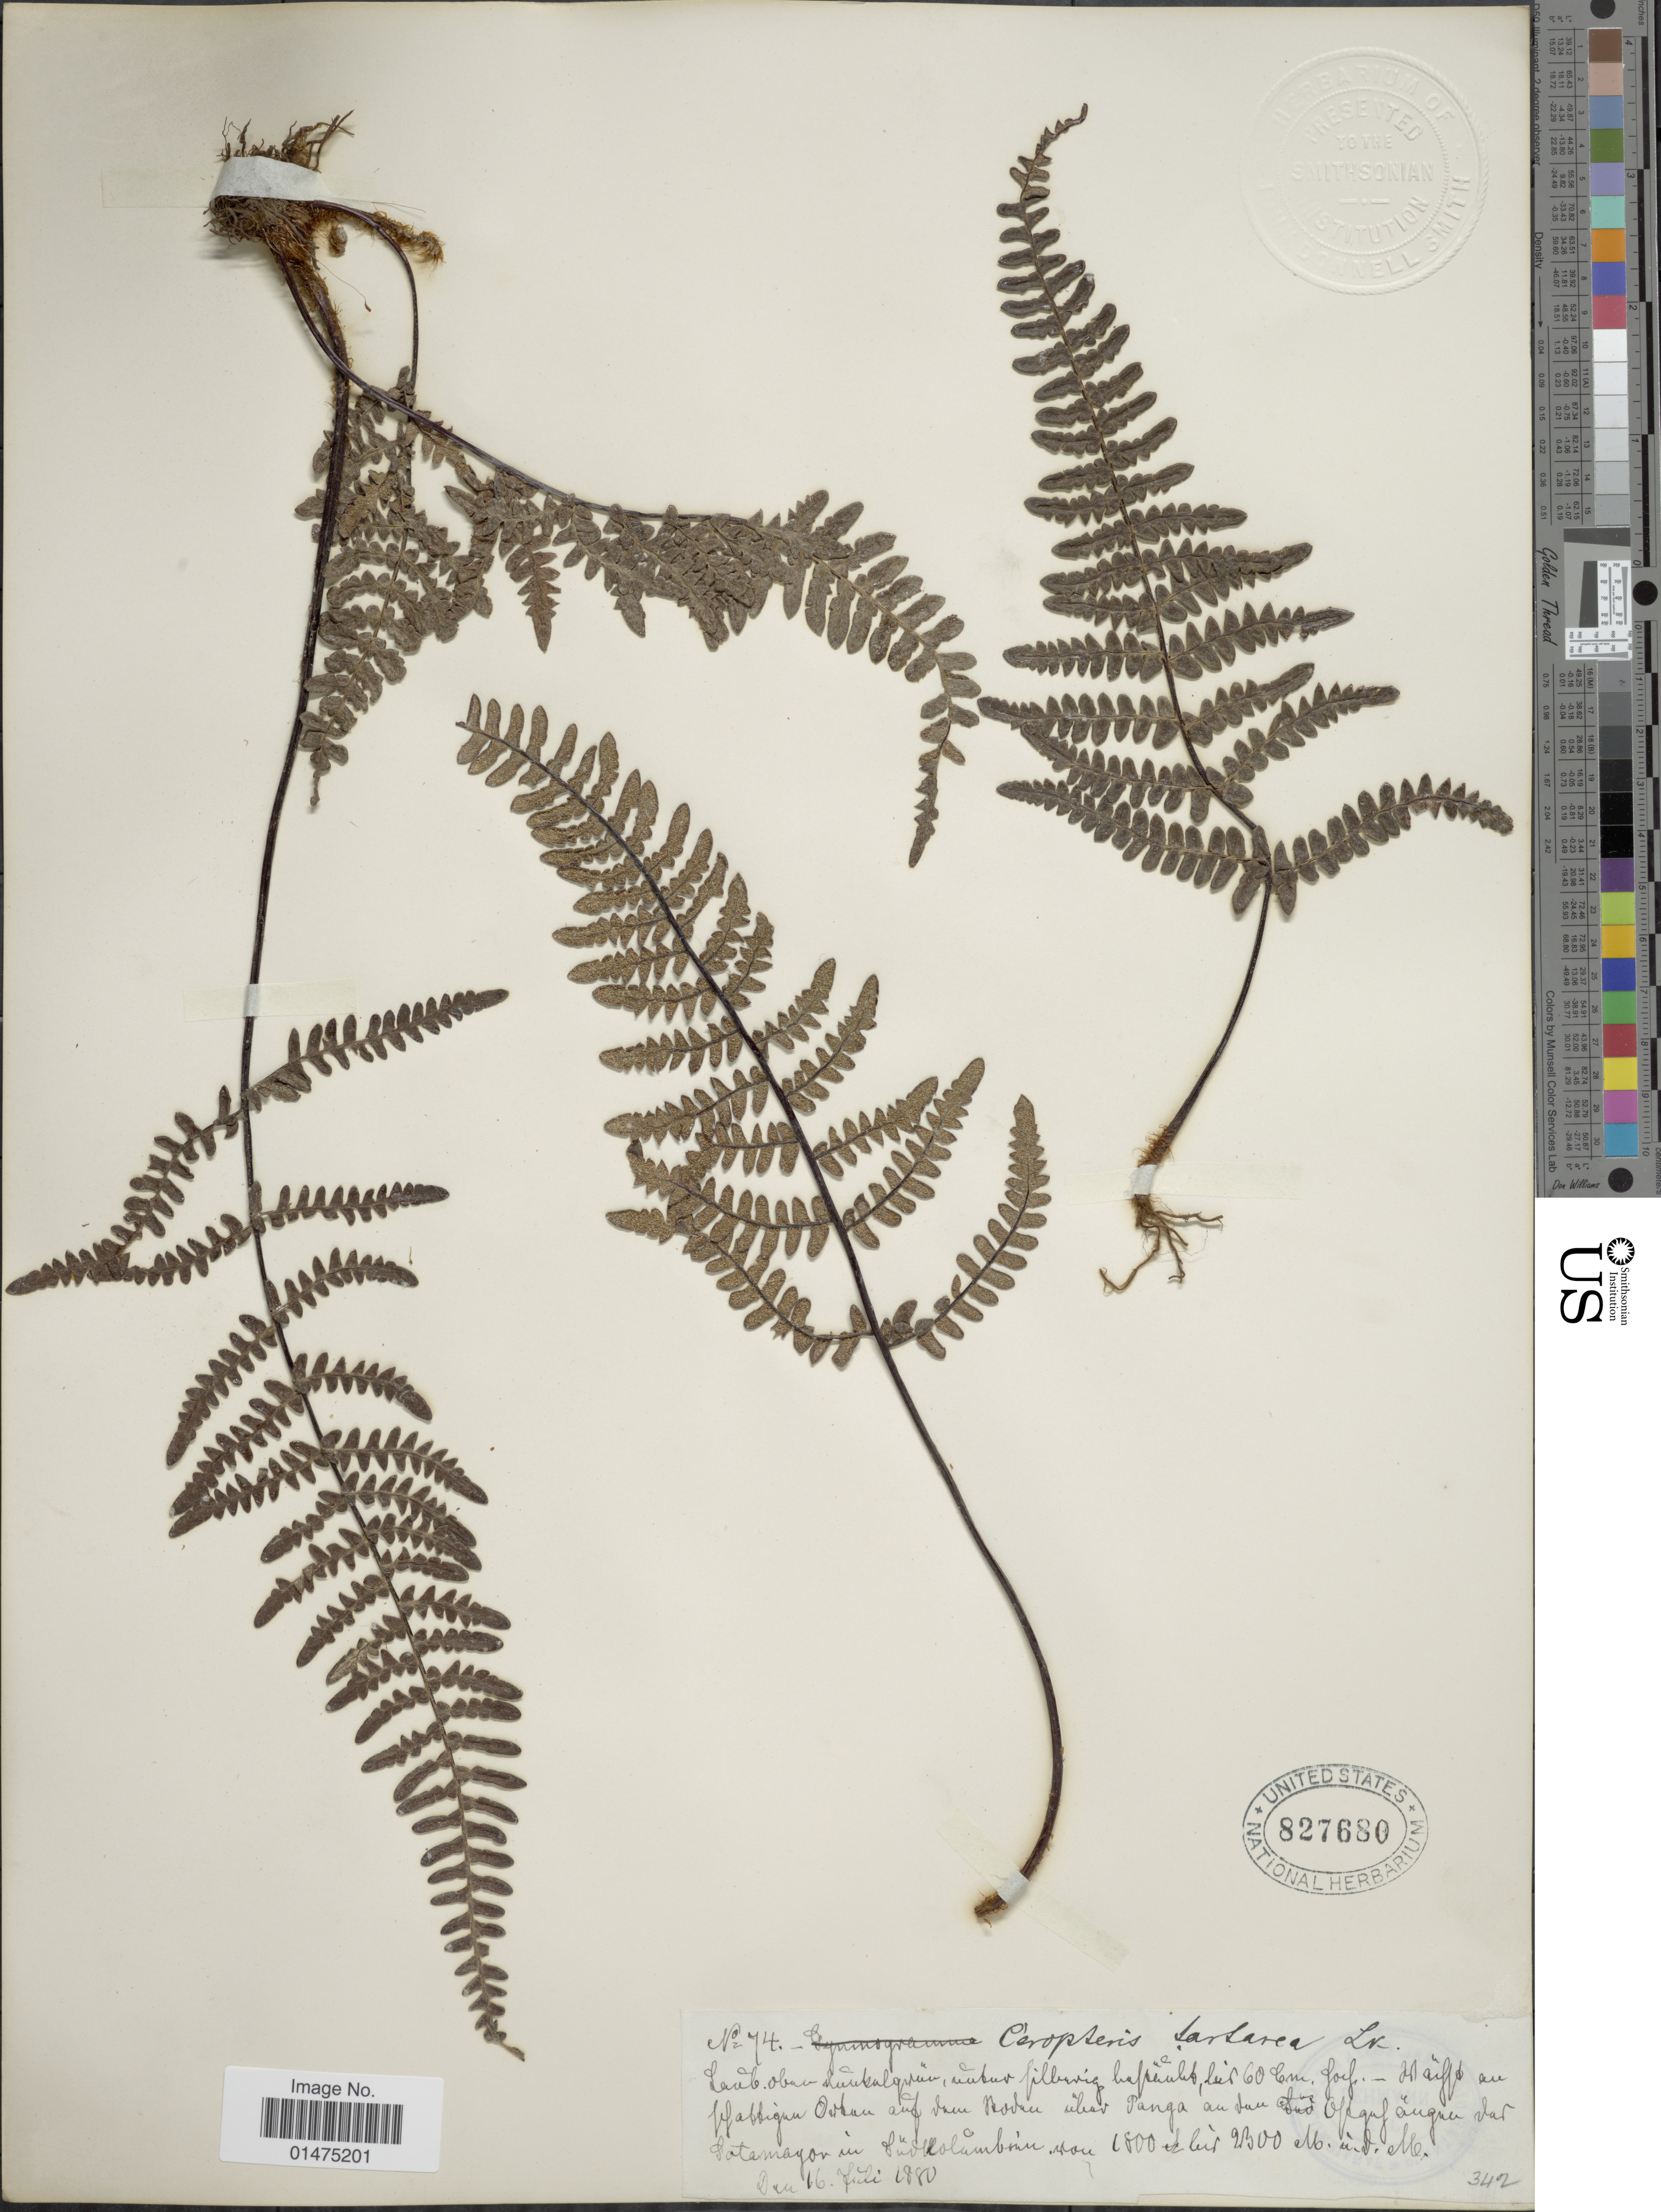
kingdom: Plantae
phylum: Tracheophyta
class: Polypodiopsida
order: Polypodiales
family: Pteridaceae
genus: Pityrogramma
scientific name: Pityrogramma tartarea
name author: (Cav.) Maxon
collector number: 74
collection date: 1880-07-16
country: Colombia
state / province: Nariño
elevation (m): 1800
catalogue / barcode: US 827680